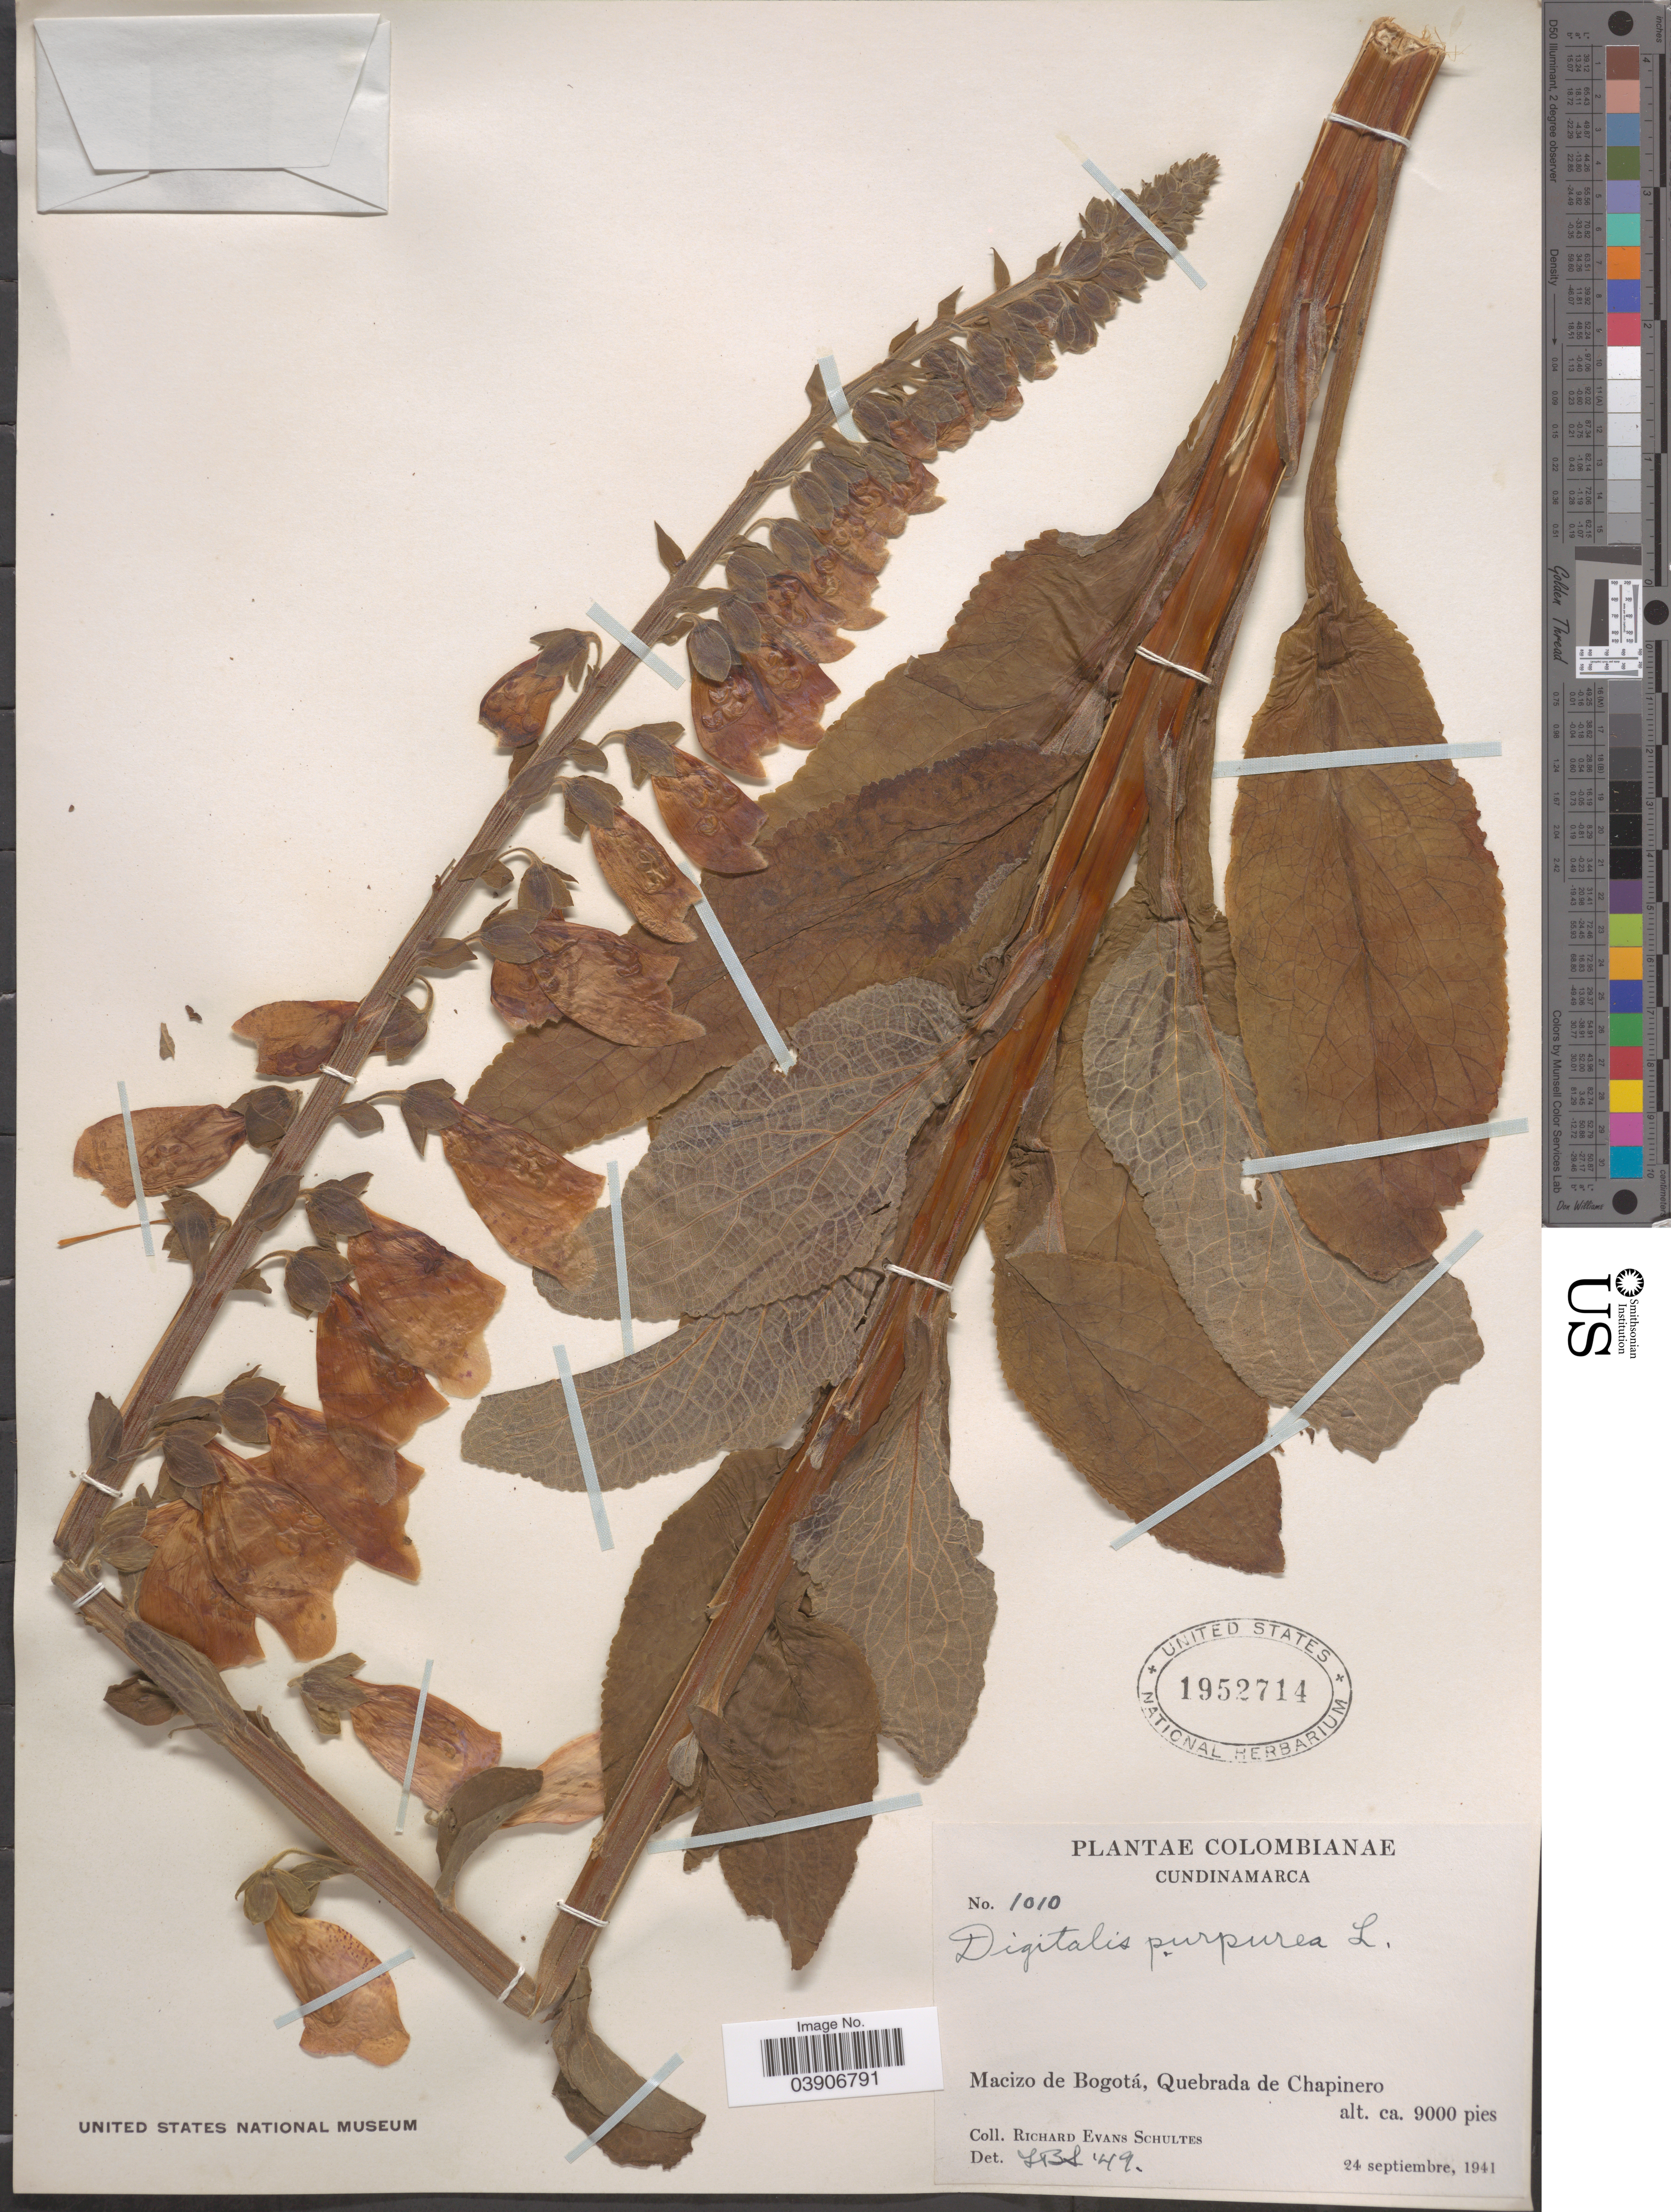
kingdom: Plantae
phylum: Tracheophyta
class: Magnoliopsida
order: Lamiales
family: Plantaginaceae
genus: Digitalis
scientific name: Digitalis purpurea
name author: L.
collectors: R. E. Schultes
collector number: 1010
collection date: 1941-09-24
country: Colombia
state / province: Cundinamarca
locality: Macizo de Bogotá, Quebrada de Chapinero.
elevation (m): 2743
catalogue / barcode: US 1952714